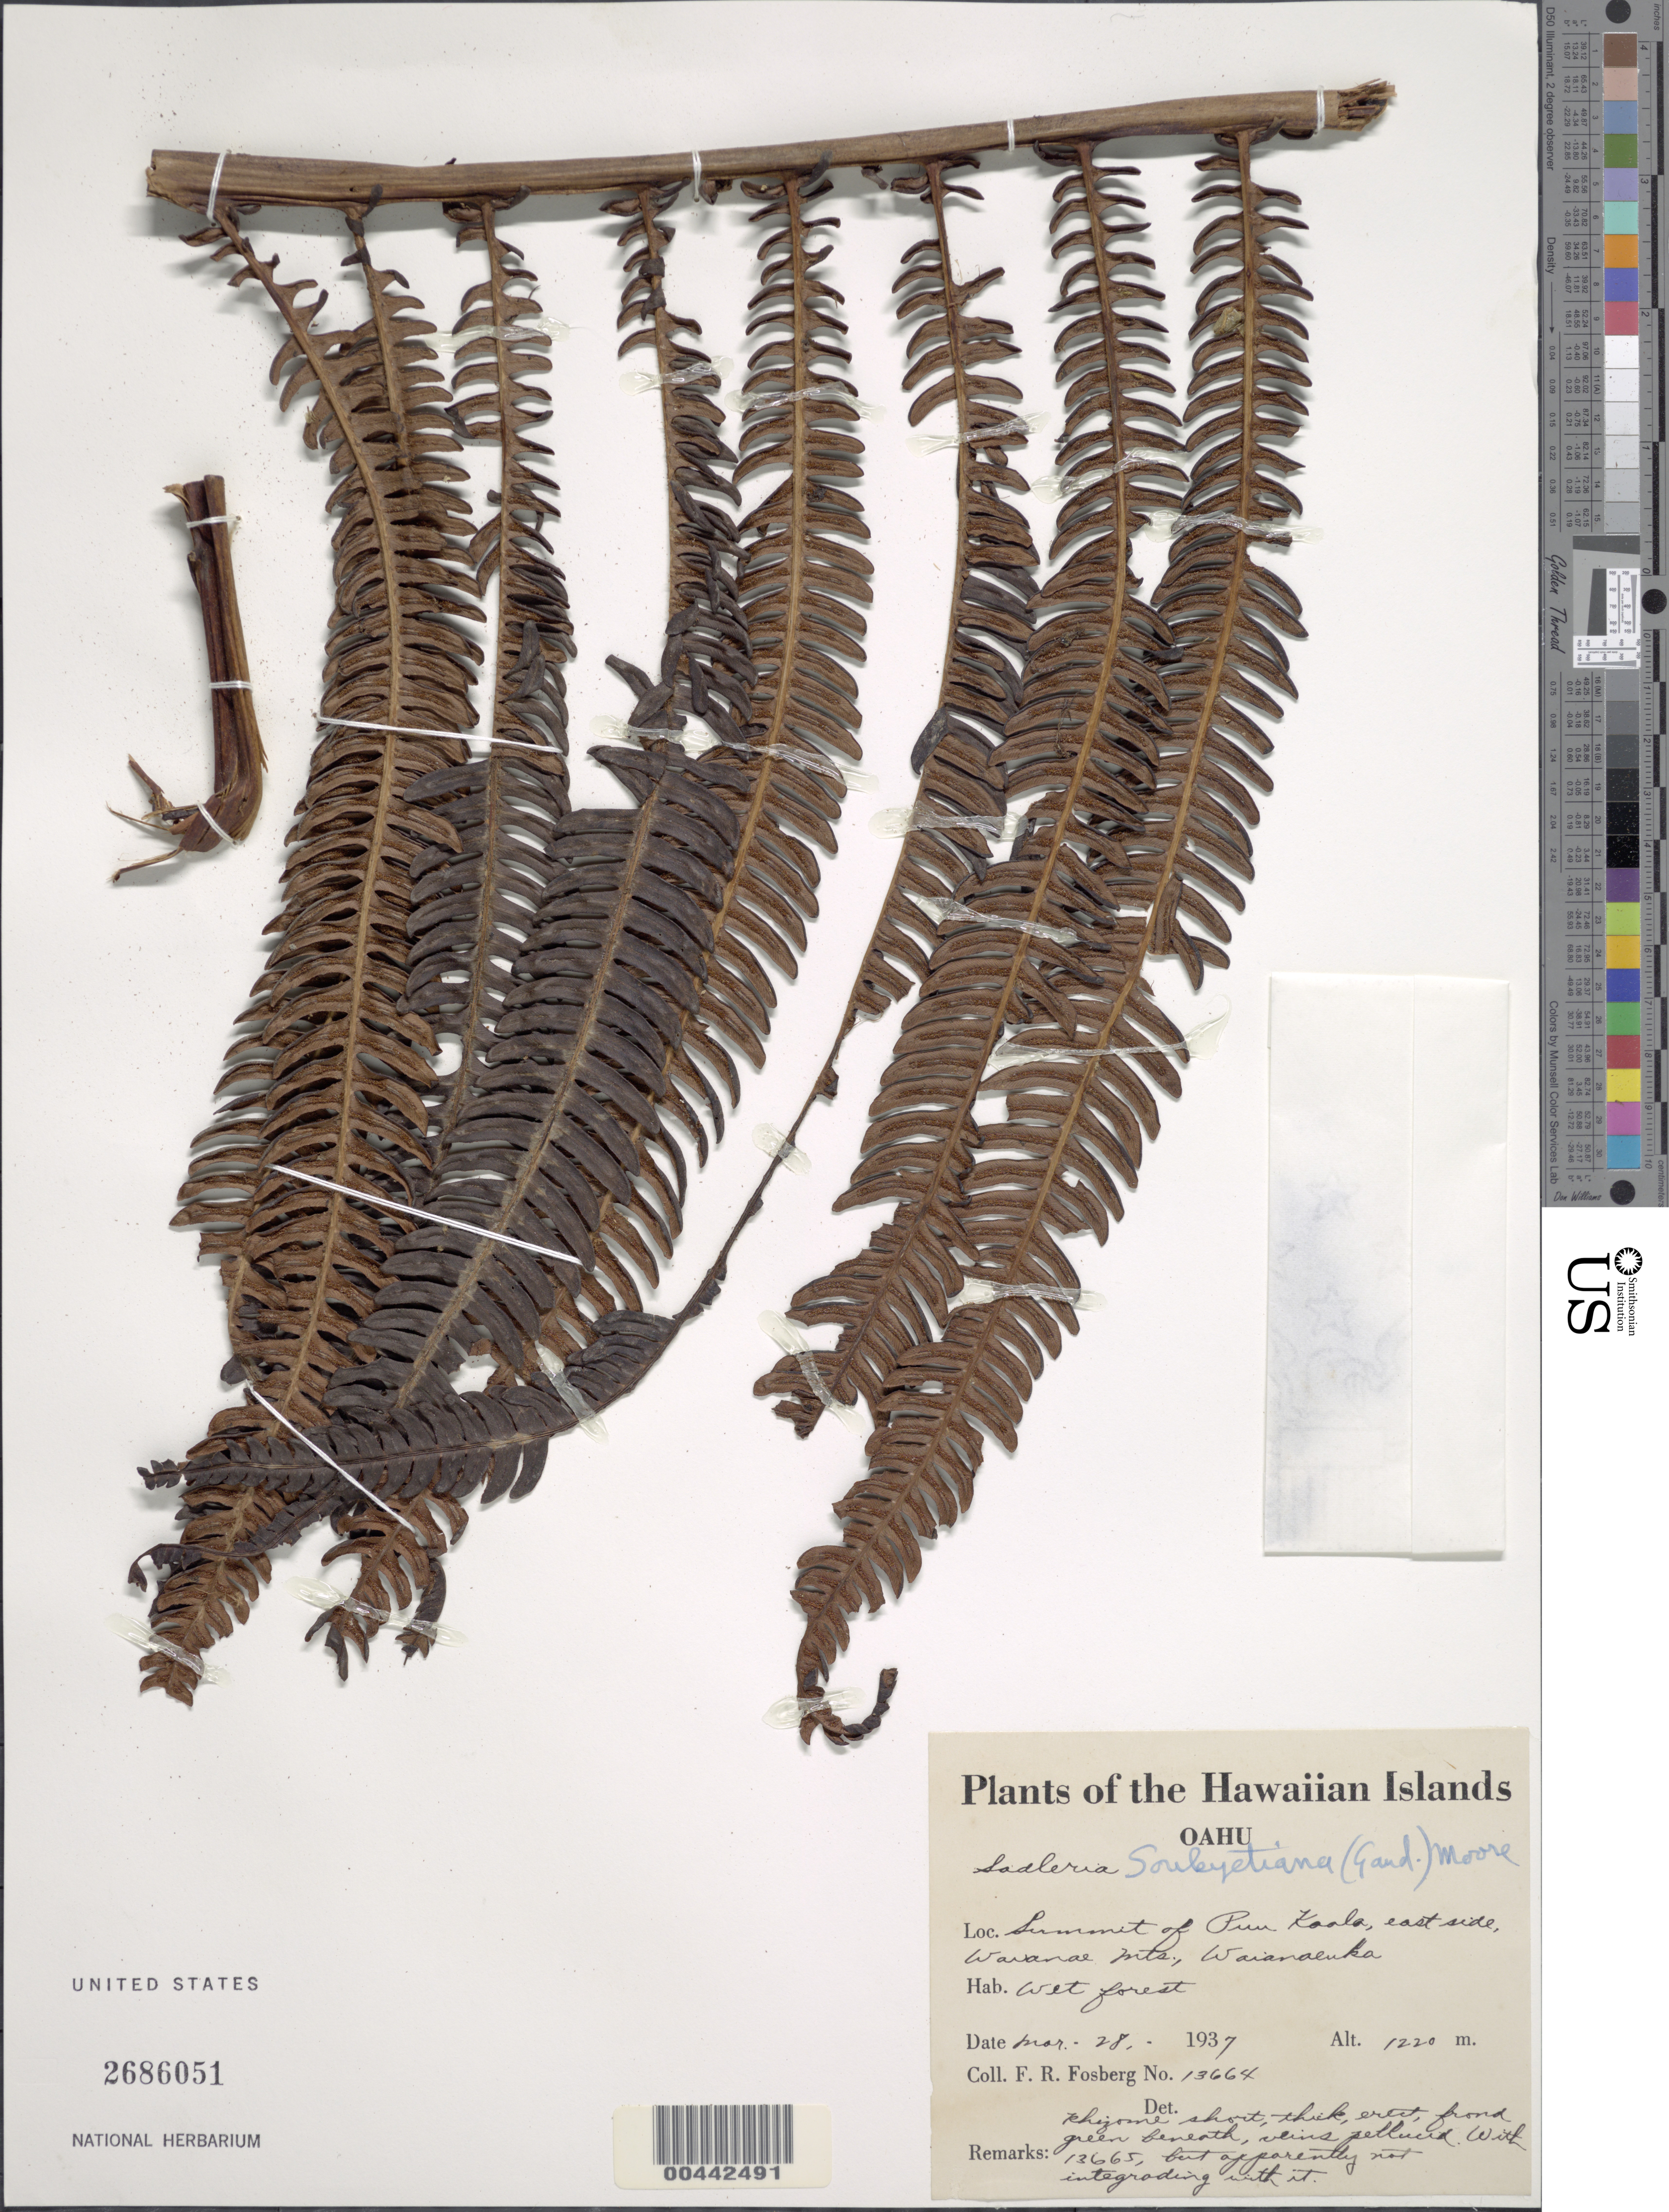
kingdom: Plantae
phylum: Tracheophyta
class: Polypodiopsida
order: Polypodiales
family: Blechnaceae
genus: Sadleria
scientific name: Sadleria souleytiana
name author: (Gaudich.) T. Moore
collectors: F. R. Fosberg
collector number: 13664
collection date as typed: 28 Mar 1937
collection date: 1937-03-28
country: United States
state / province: Hawaii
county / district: Honolulu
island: Oahu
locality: Summit of Puu Kaala, E side, Waianae Mts., Waianaeuka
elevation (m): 1220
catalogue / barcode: US 2686051